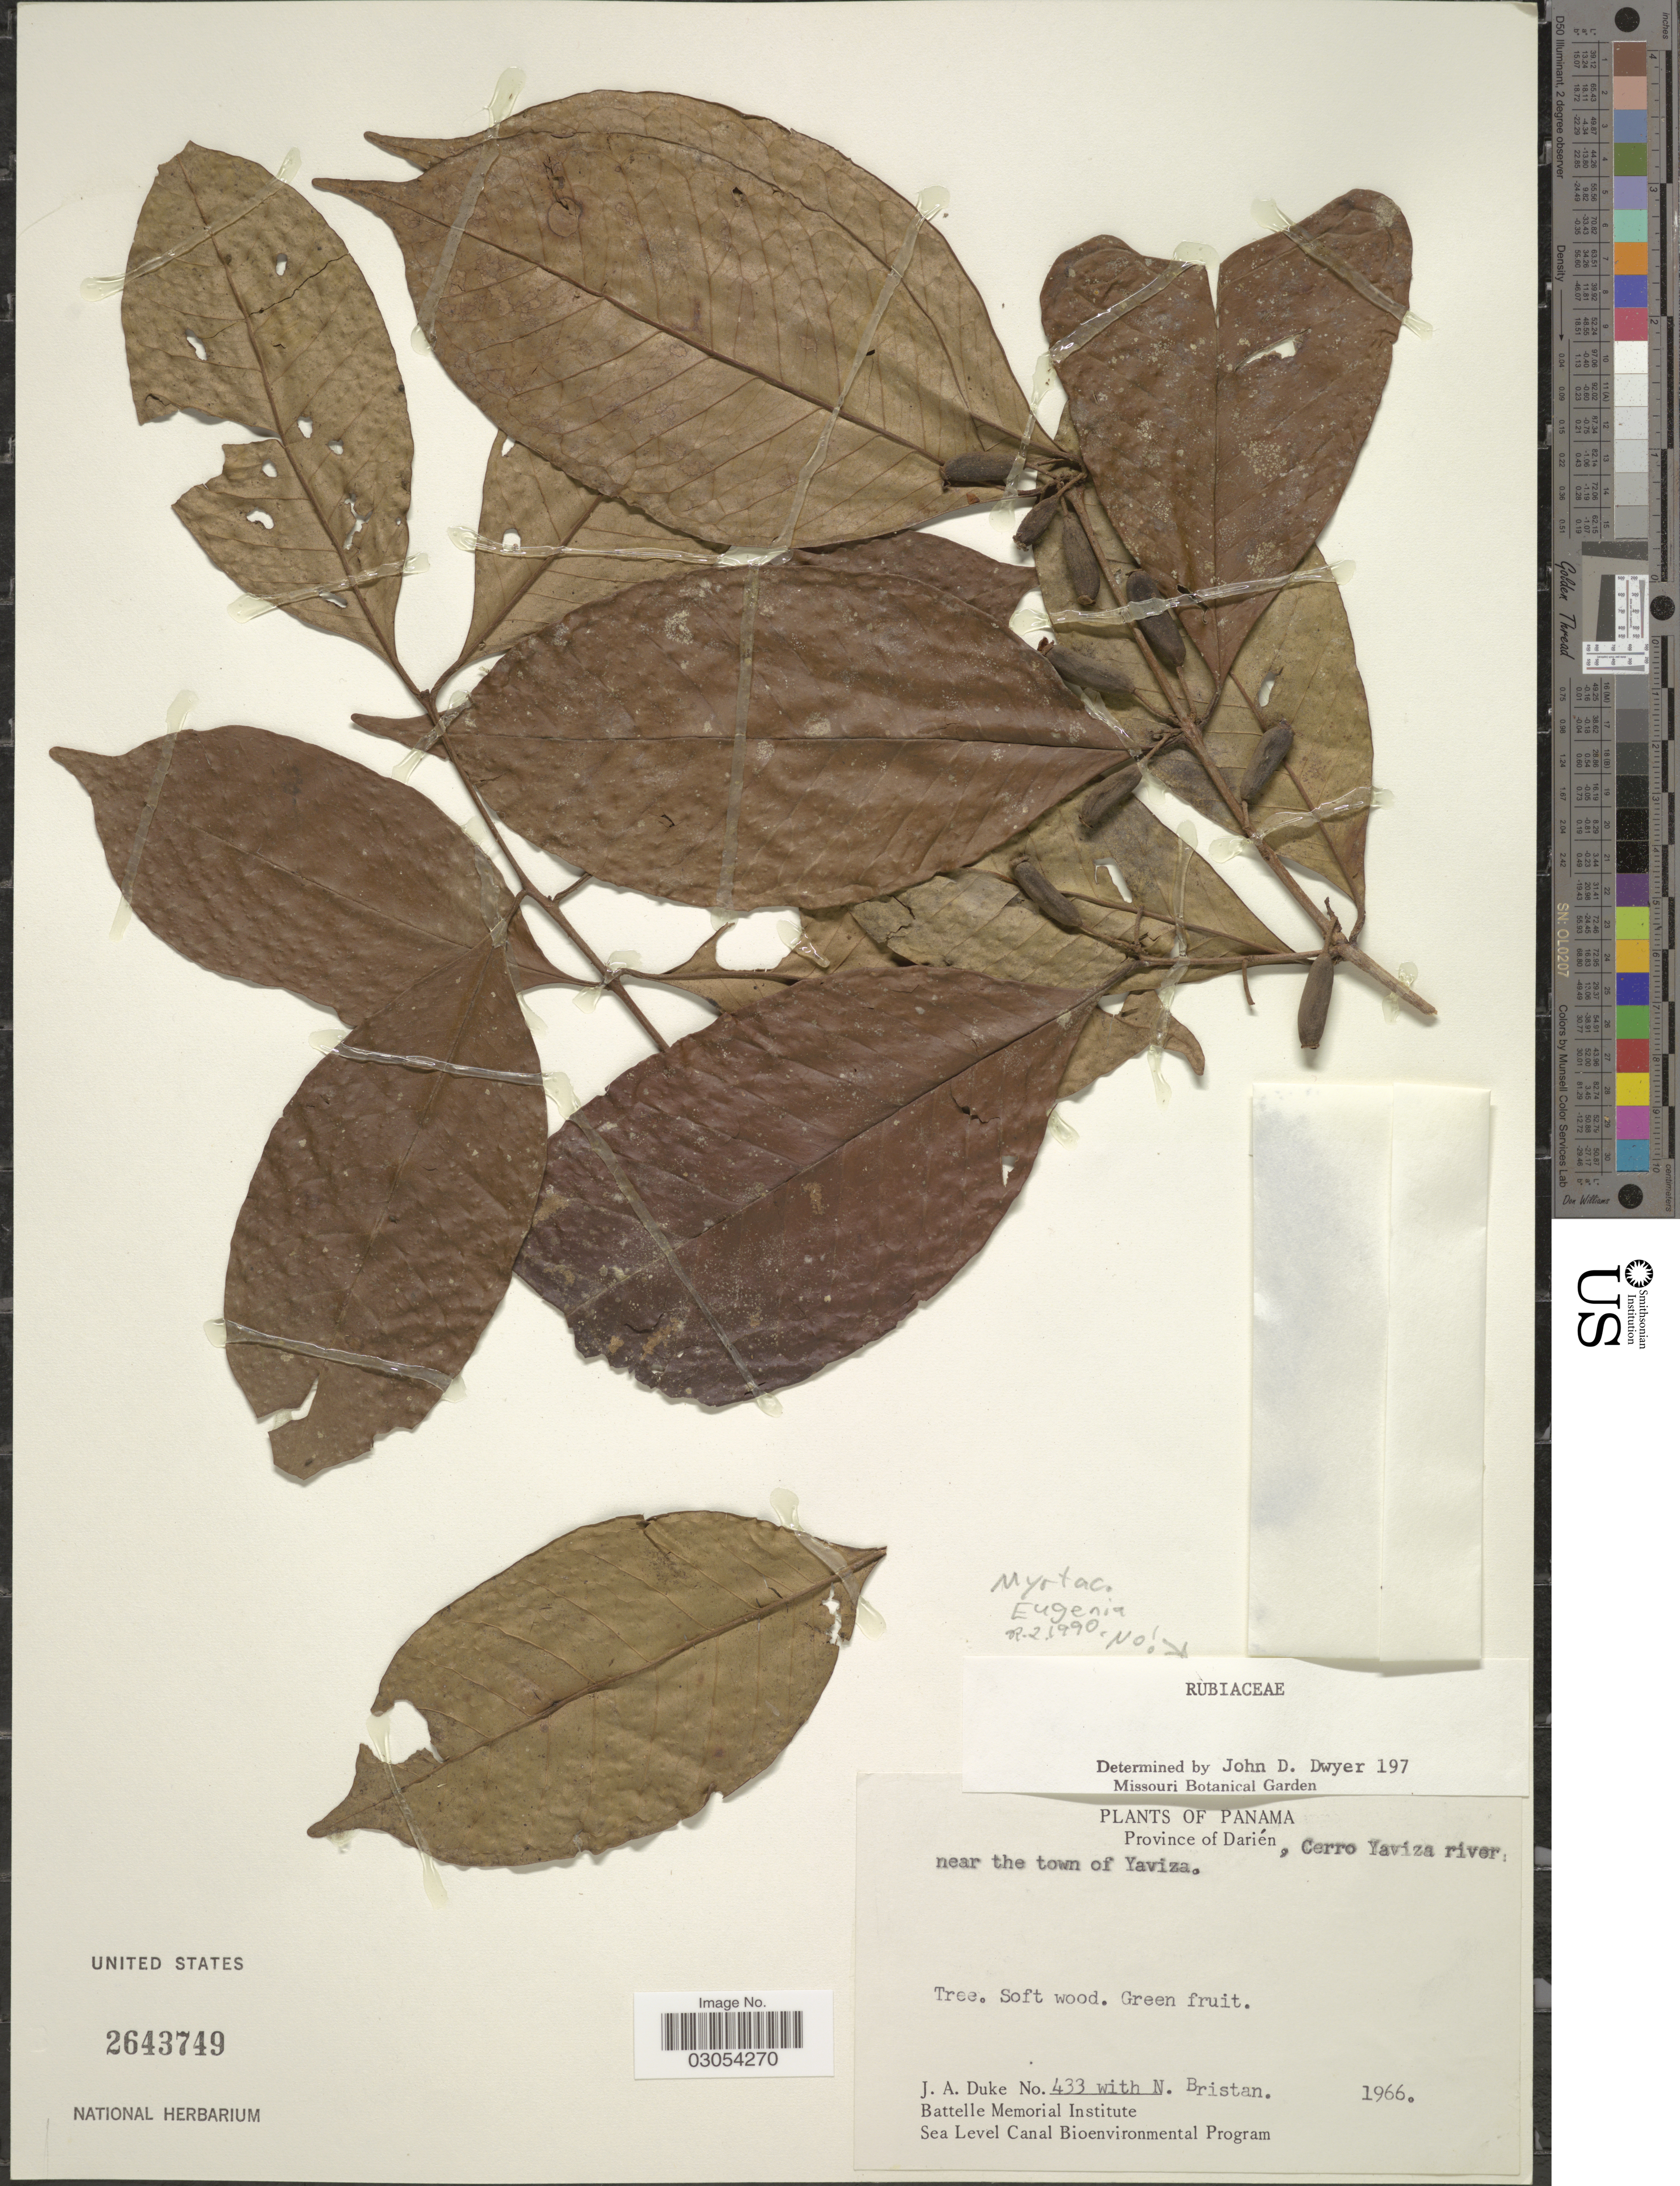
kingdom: Plantae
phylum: Tracheophyta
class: Magnoliopsida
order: Myrtales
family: Myrtaceae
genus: Eugenia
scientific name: Eugenia sp.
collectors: J. A. Duke & N. Bristan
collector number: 433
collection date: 1966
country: Panama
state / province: Darién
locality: Province of Darién, Cerro Yaviza river near the town of Yaviza.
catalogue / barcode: US 2643749